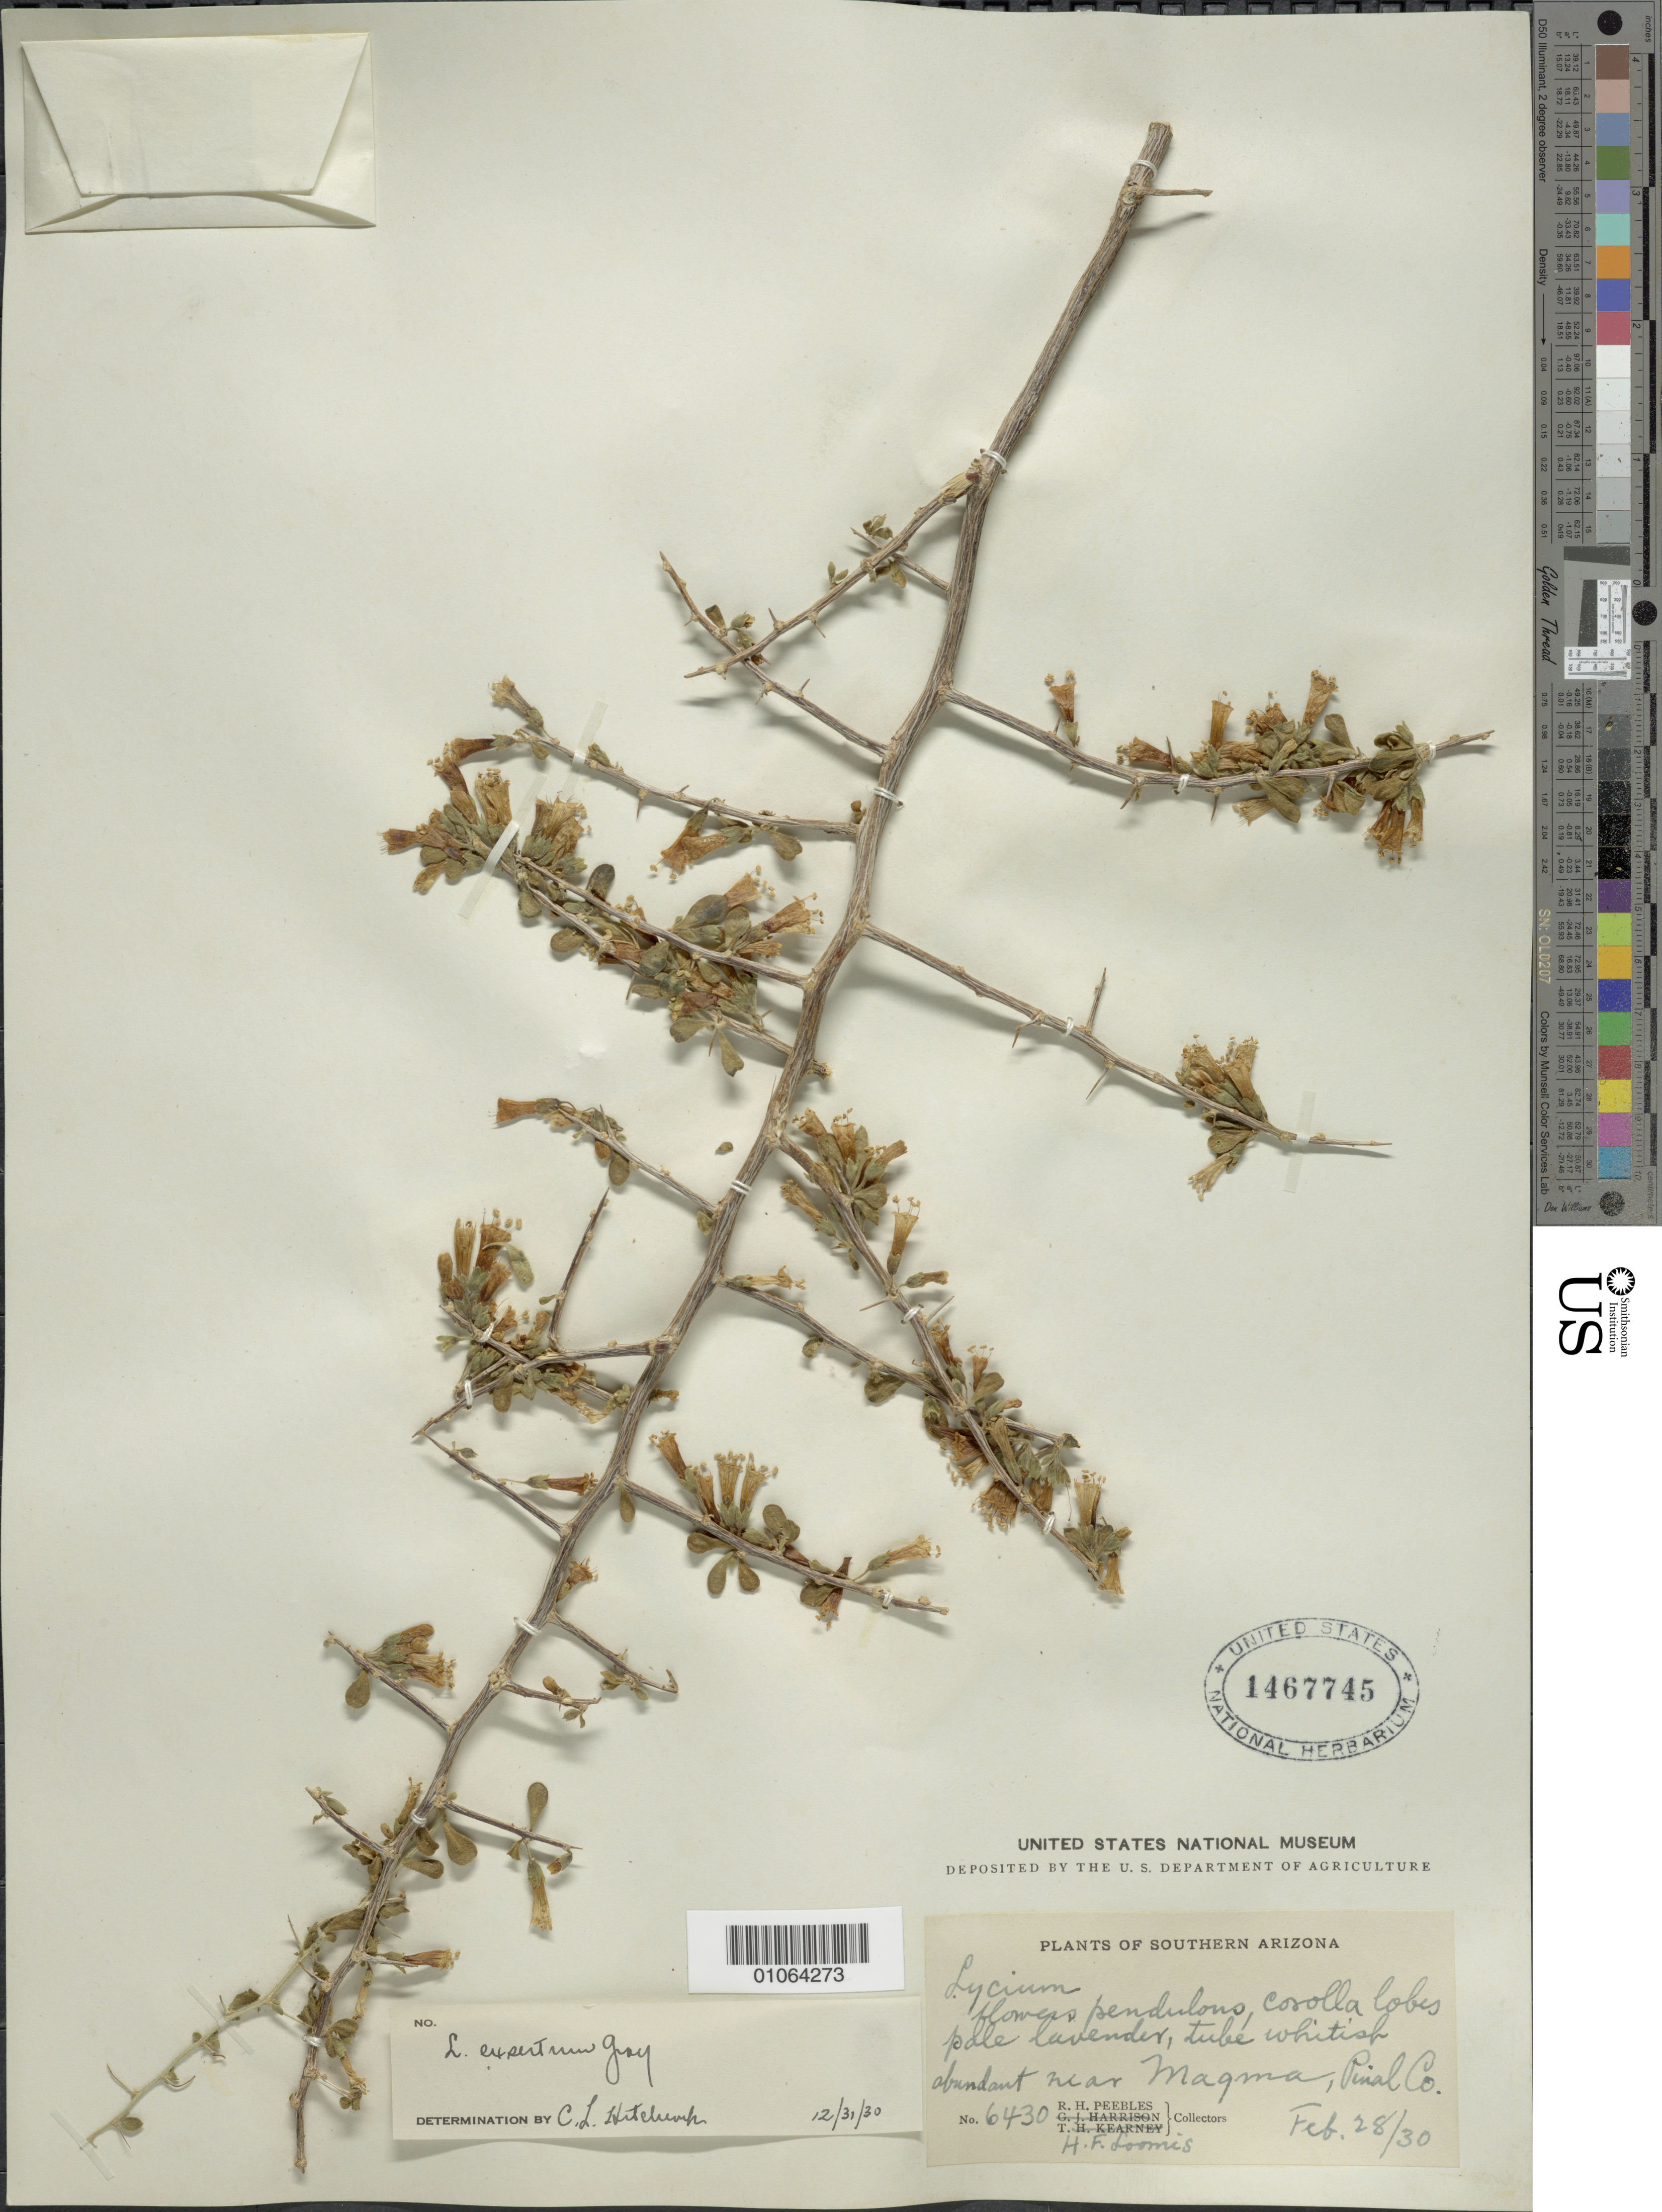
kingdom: Plantae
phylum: Tracheophyta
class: Magnoliopsida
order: Solanales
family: Solanaceae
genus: Lycium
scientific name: Lycium exsertum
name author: A. Gray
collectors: R. H. Peebles & H. F. Loomis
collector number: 6430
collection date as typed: Transcribed d/m/y: 28/2/30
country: United States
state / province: Arizona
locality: Southern Arizona, near Magma, Pinal Co.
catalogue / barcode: US 1467745